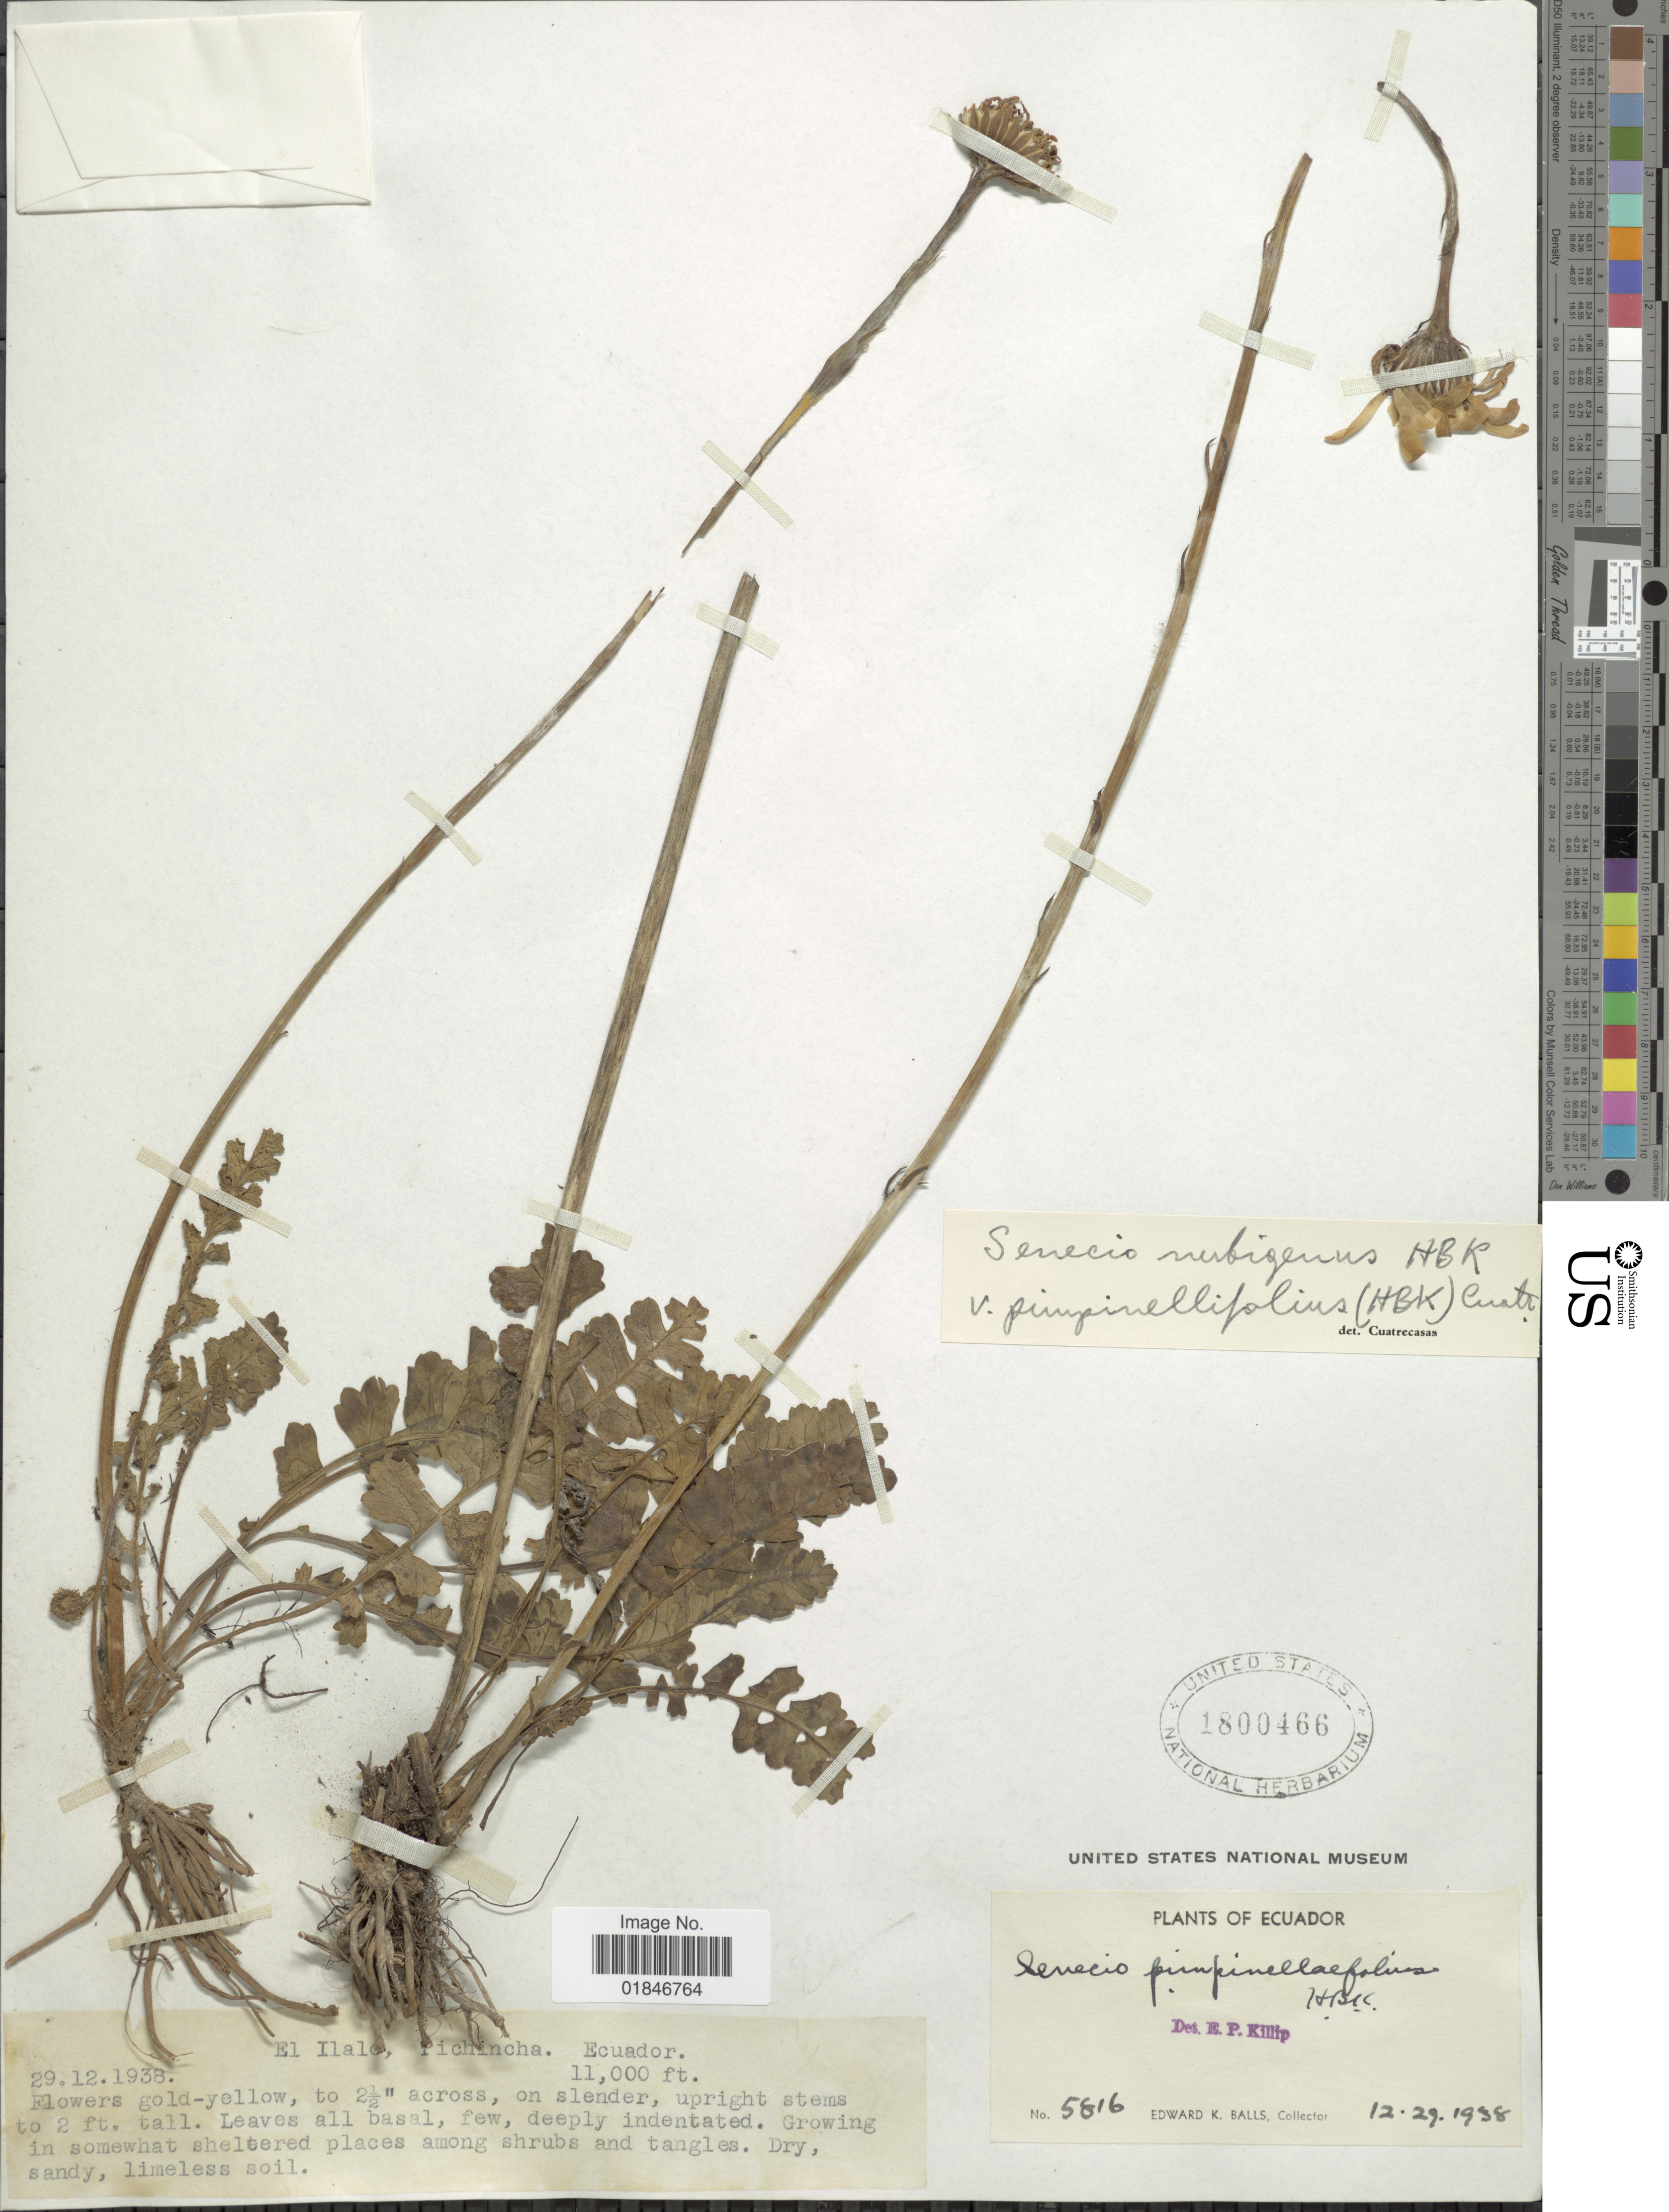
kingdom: Plantae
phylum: Tracheophyta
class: Magnoliopsida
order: Asterales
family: Asteraceae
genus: Dorobaea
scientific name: Dorobaea pimpinellifolia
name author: (Kunth) B. Nord.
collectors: E. K. Balls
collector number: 5816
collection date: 1938-12-29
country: Ecuador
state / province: Pichincha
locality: El Illalo, Pichincho, Ecuador.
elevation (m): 3353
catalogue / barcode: US 1800466